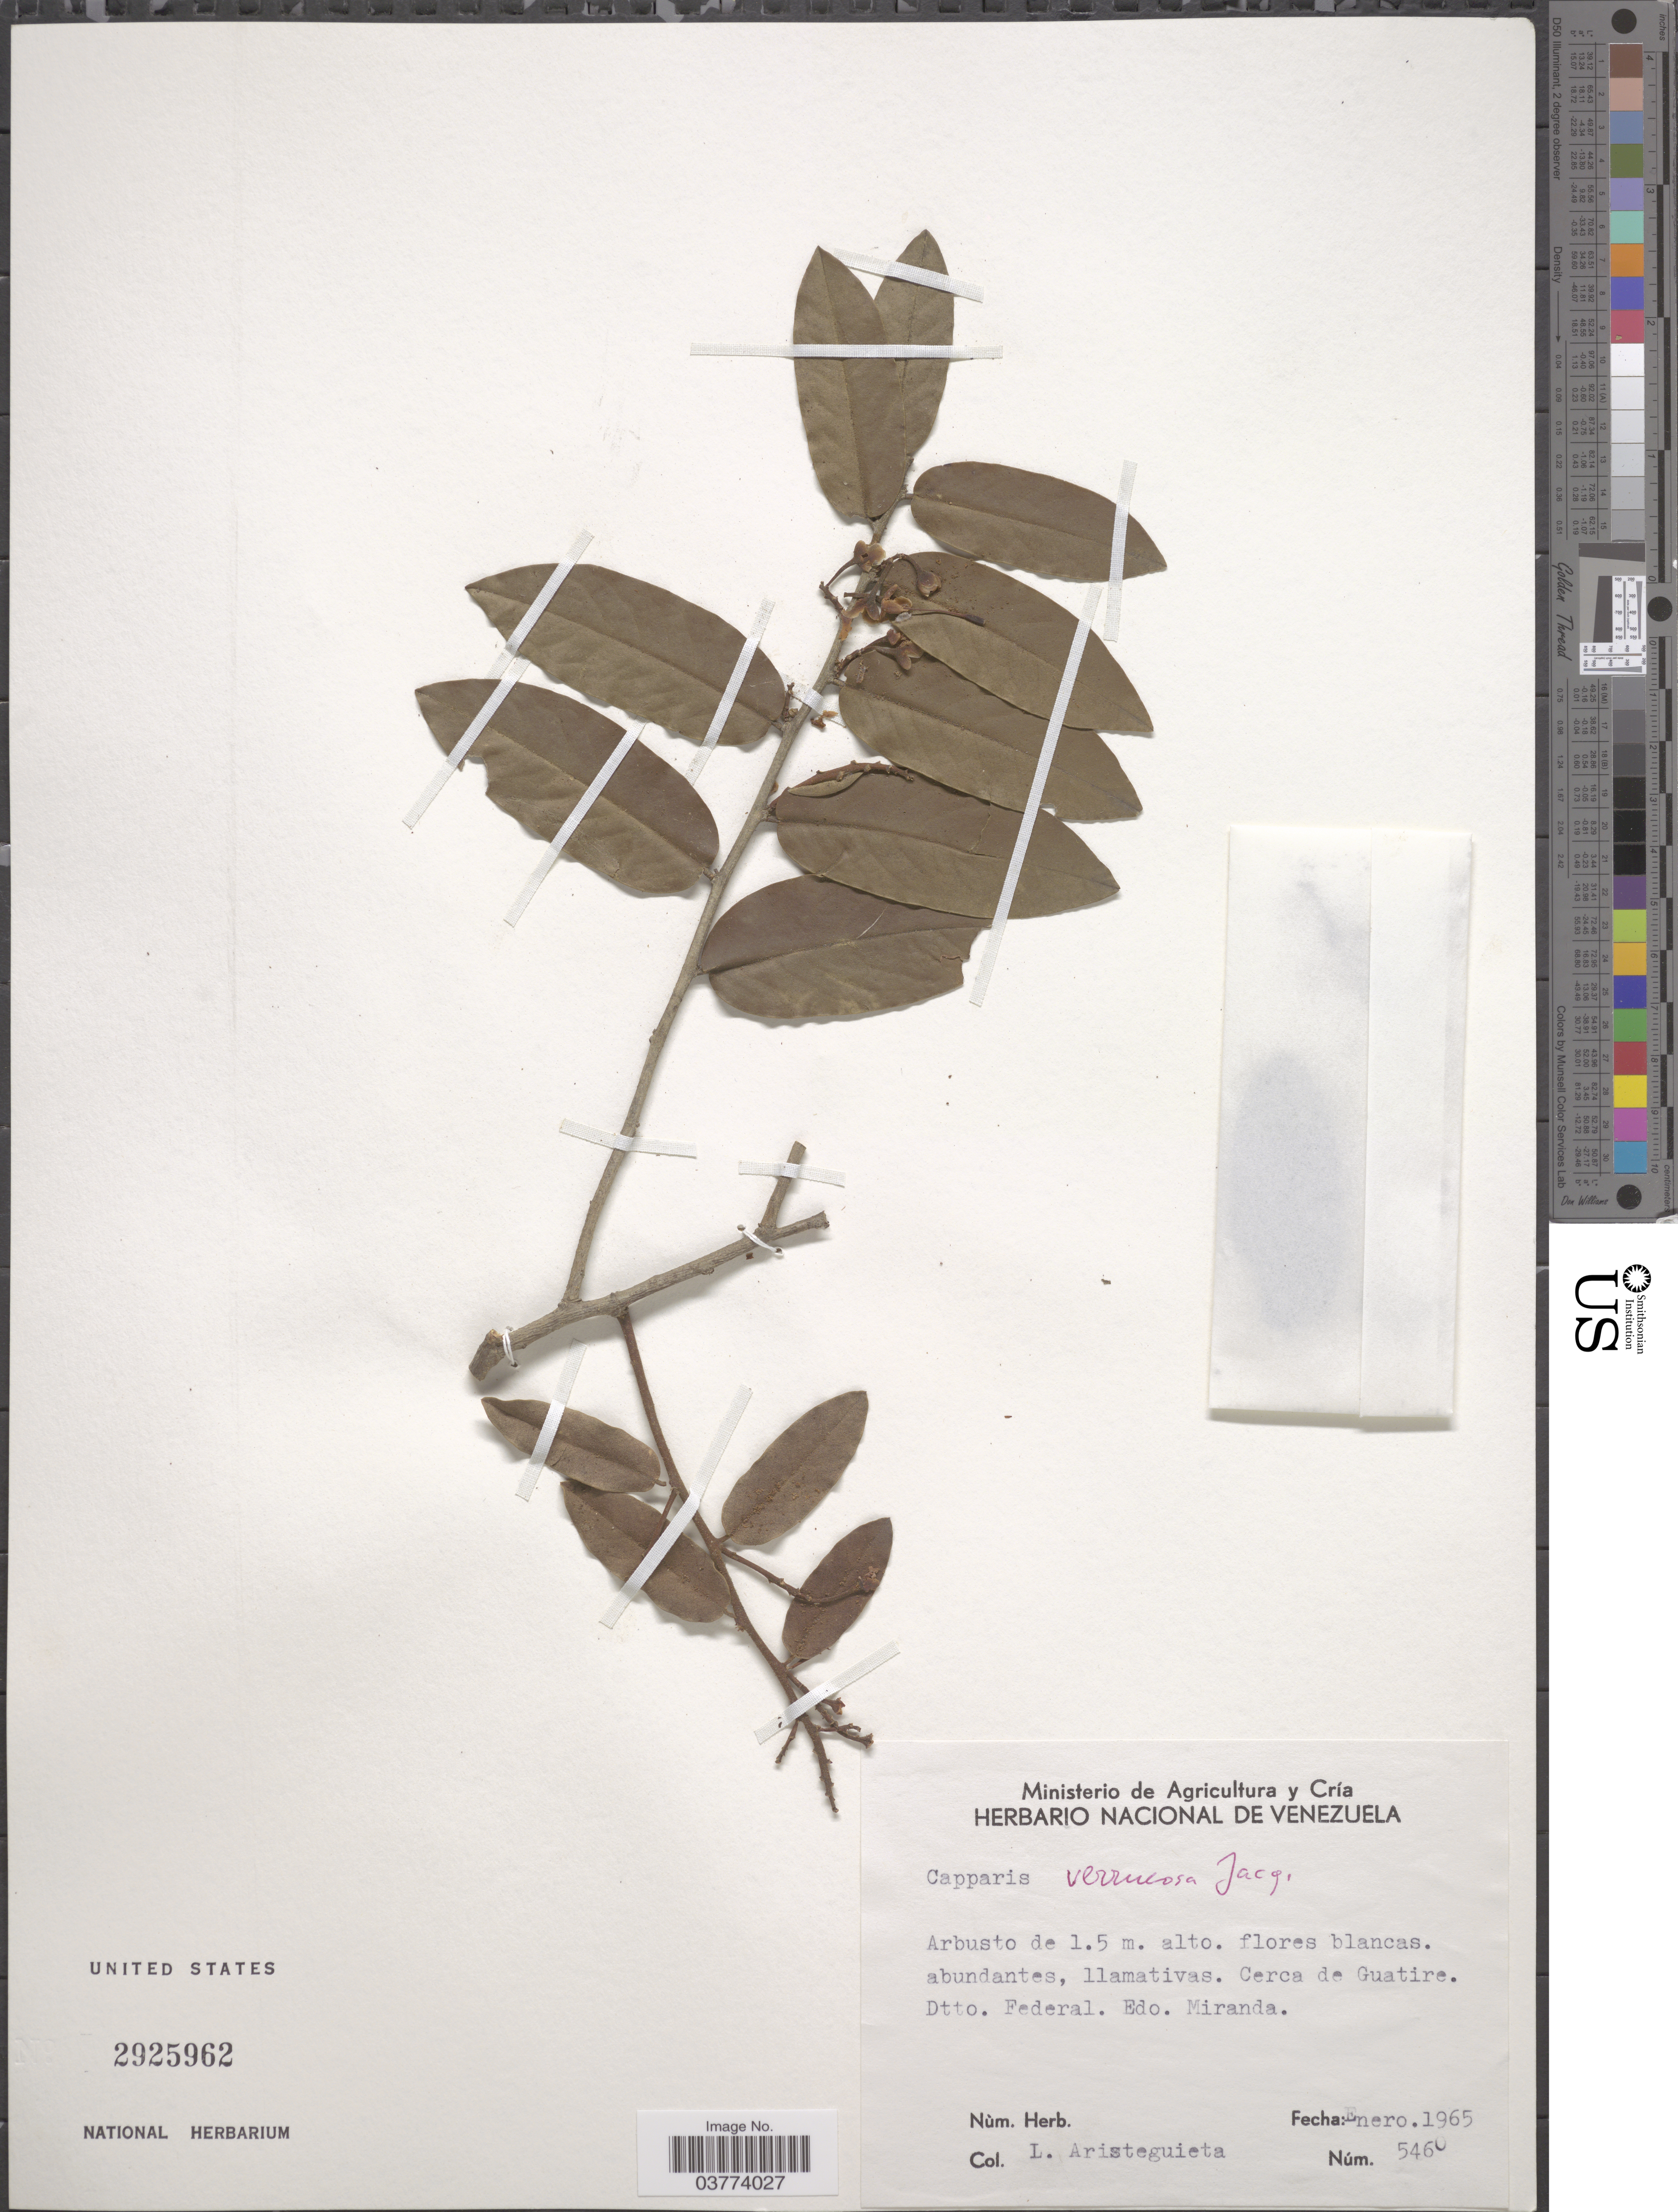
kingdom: Plantae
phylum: Tracheophyta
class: Magnoliopsida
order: Brassicales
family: Capparaceae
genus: Cynophalla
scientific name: Cynophalla verrucosa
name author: (Jacq.) J. Presl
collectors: L. Aristeguieta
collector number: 5460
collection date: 1965-01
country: Venezuela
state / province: Miranda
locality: Cerca de Guatire. Dtto. Federal. Edo. Miranda.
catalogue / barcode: US 2925962